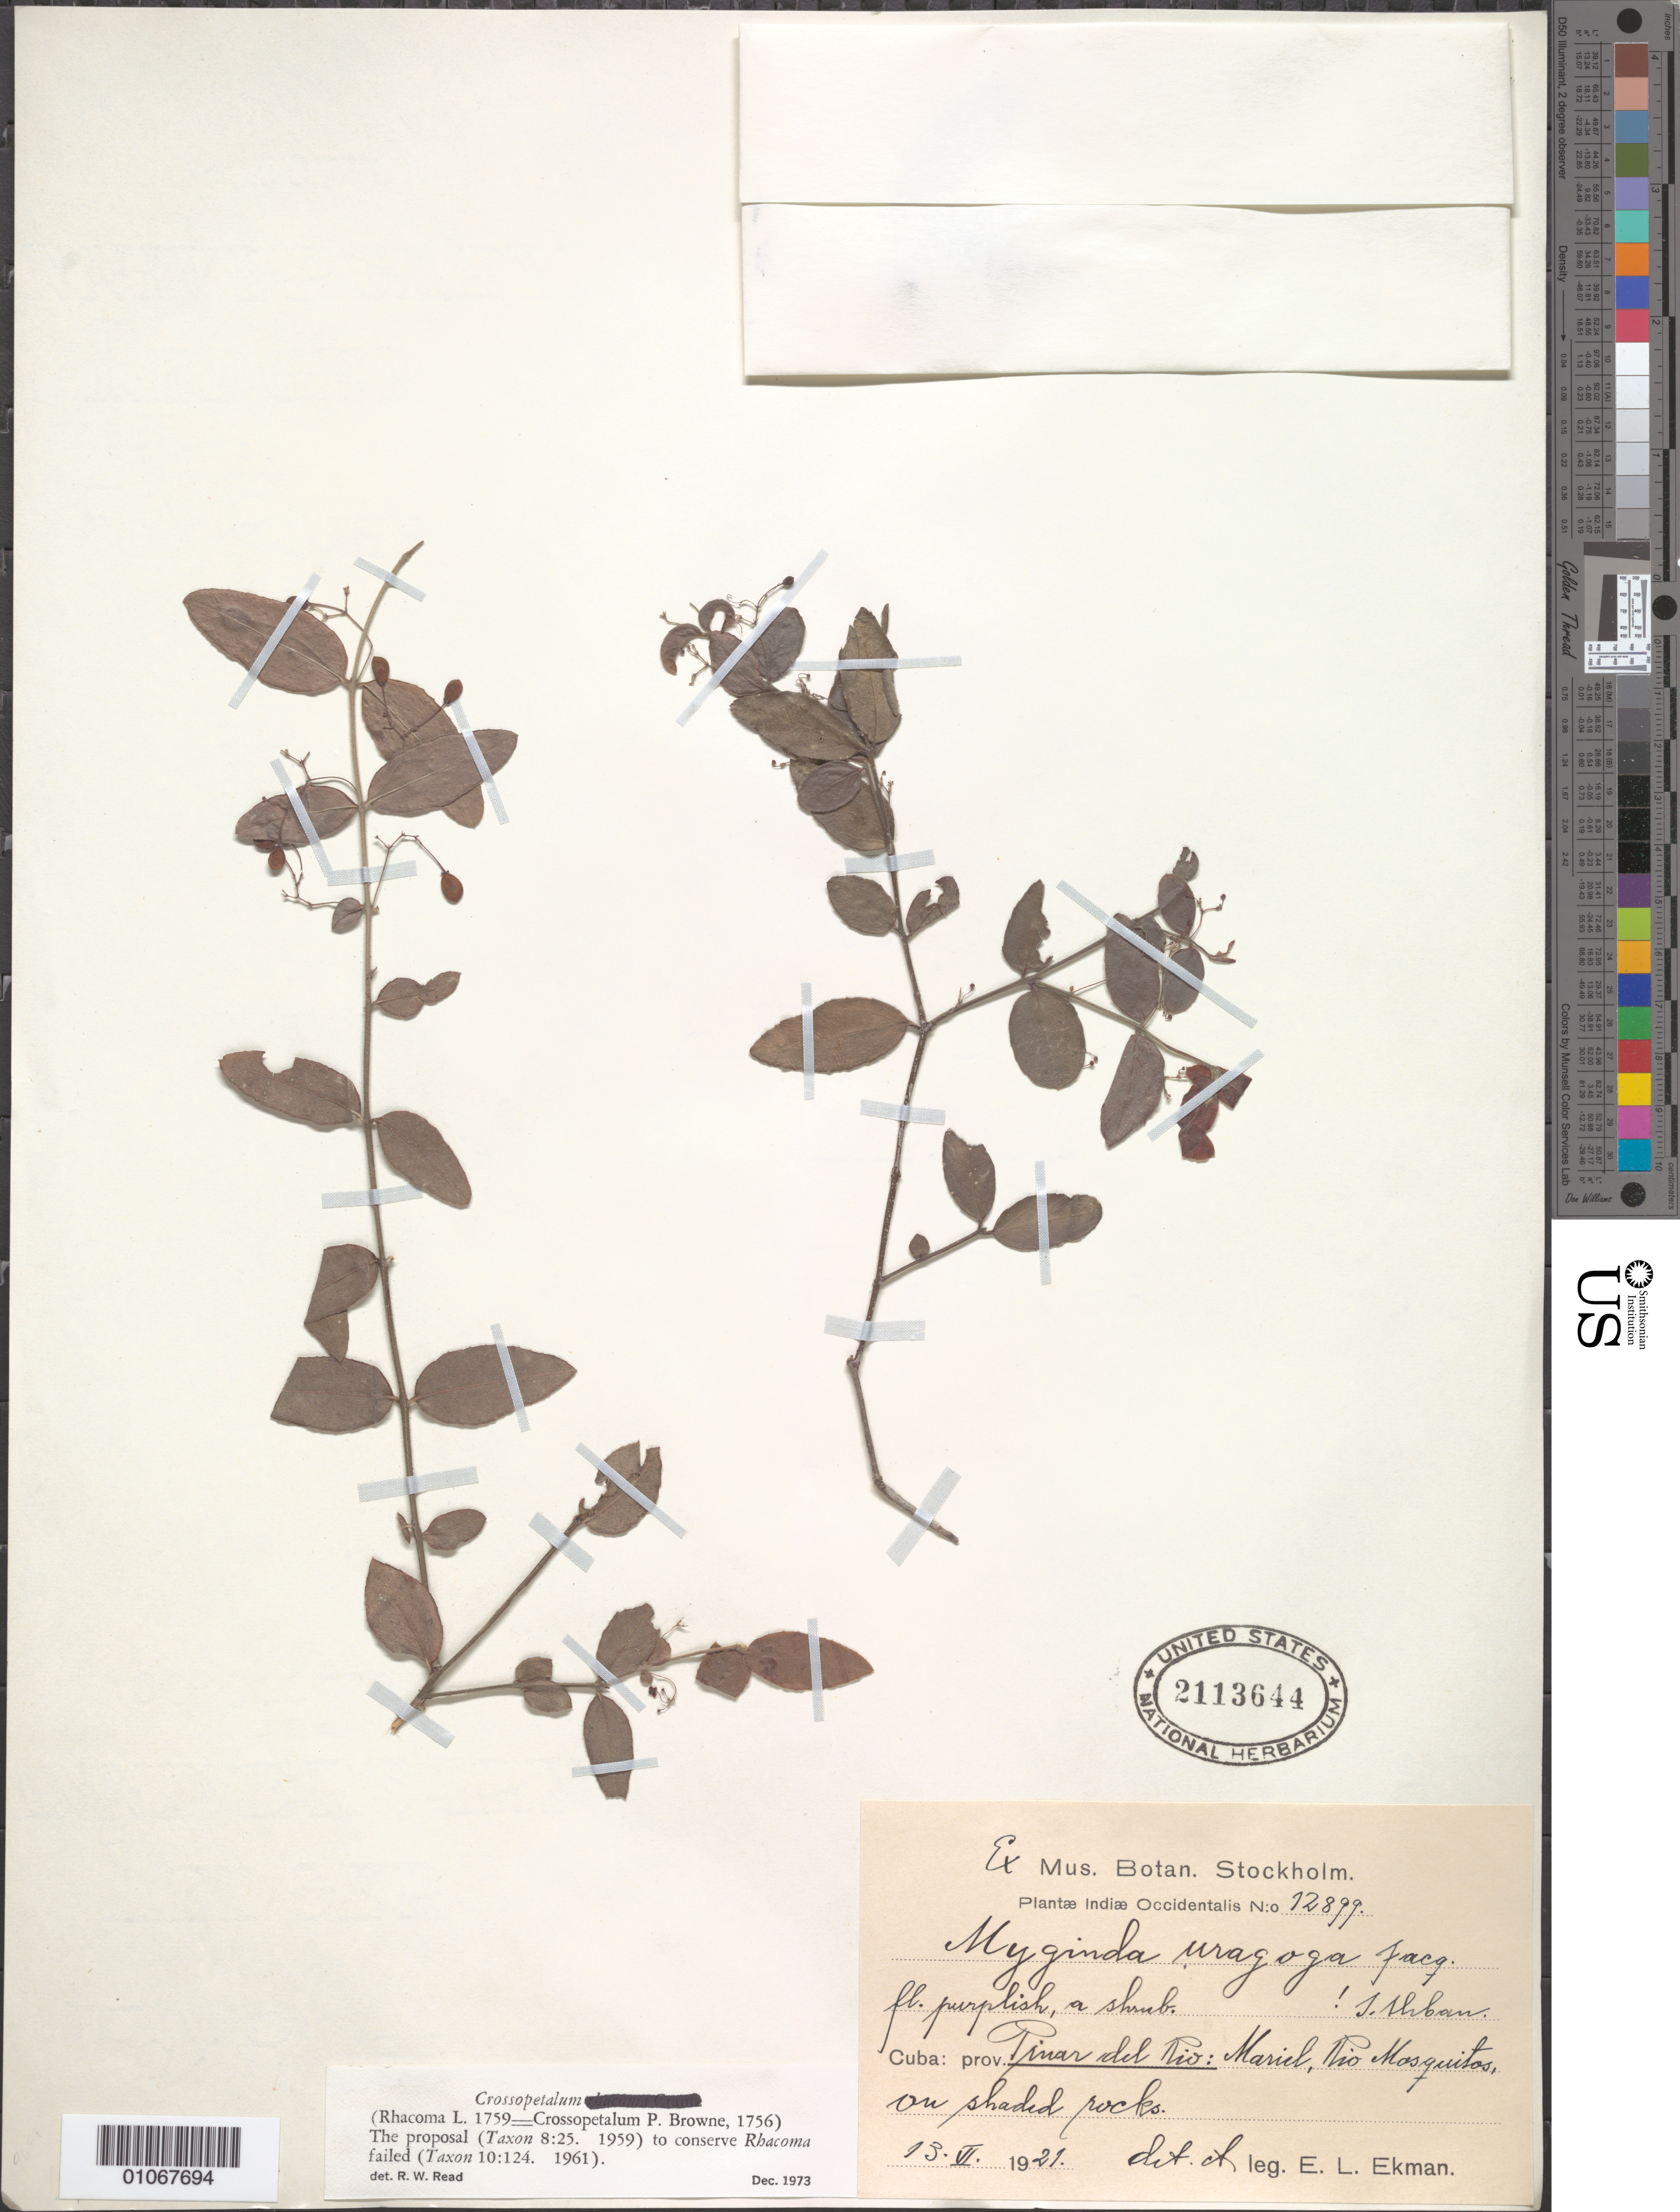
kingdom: Plantae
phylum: Tracheophyta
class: Magnoliopsida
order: Celastrales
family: Celastraceae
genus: Crossopetalum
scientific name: Crossopetalum uragoga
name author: (Jacq.) Kuntze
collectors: E. L. Ekman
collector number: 12899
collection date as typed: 13 Jun 1921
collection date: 1921-06-13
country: Cuba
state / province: Pinar del Rio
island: Cuba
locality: Mariel, Rio Mosquitos, on shaded rocks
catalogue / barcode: US 2113644